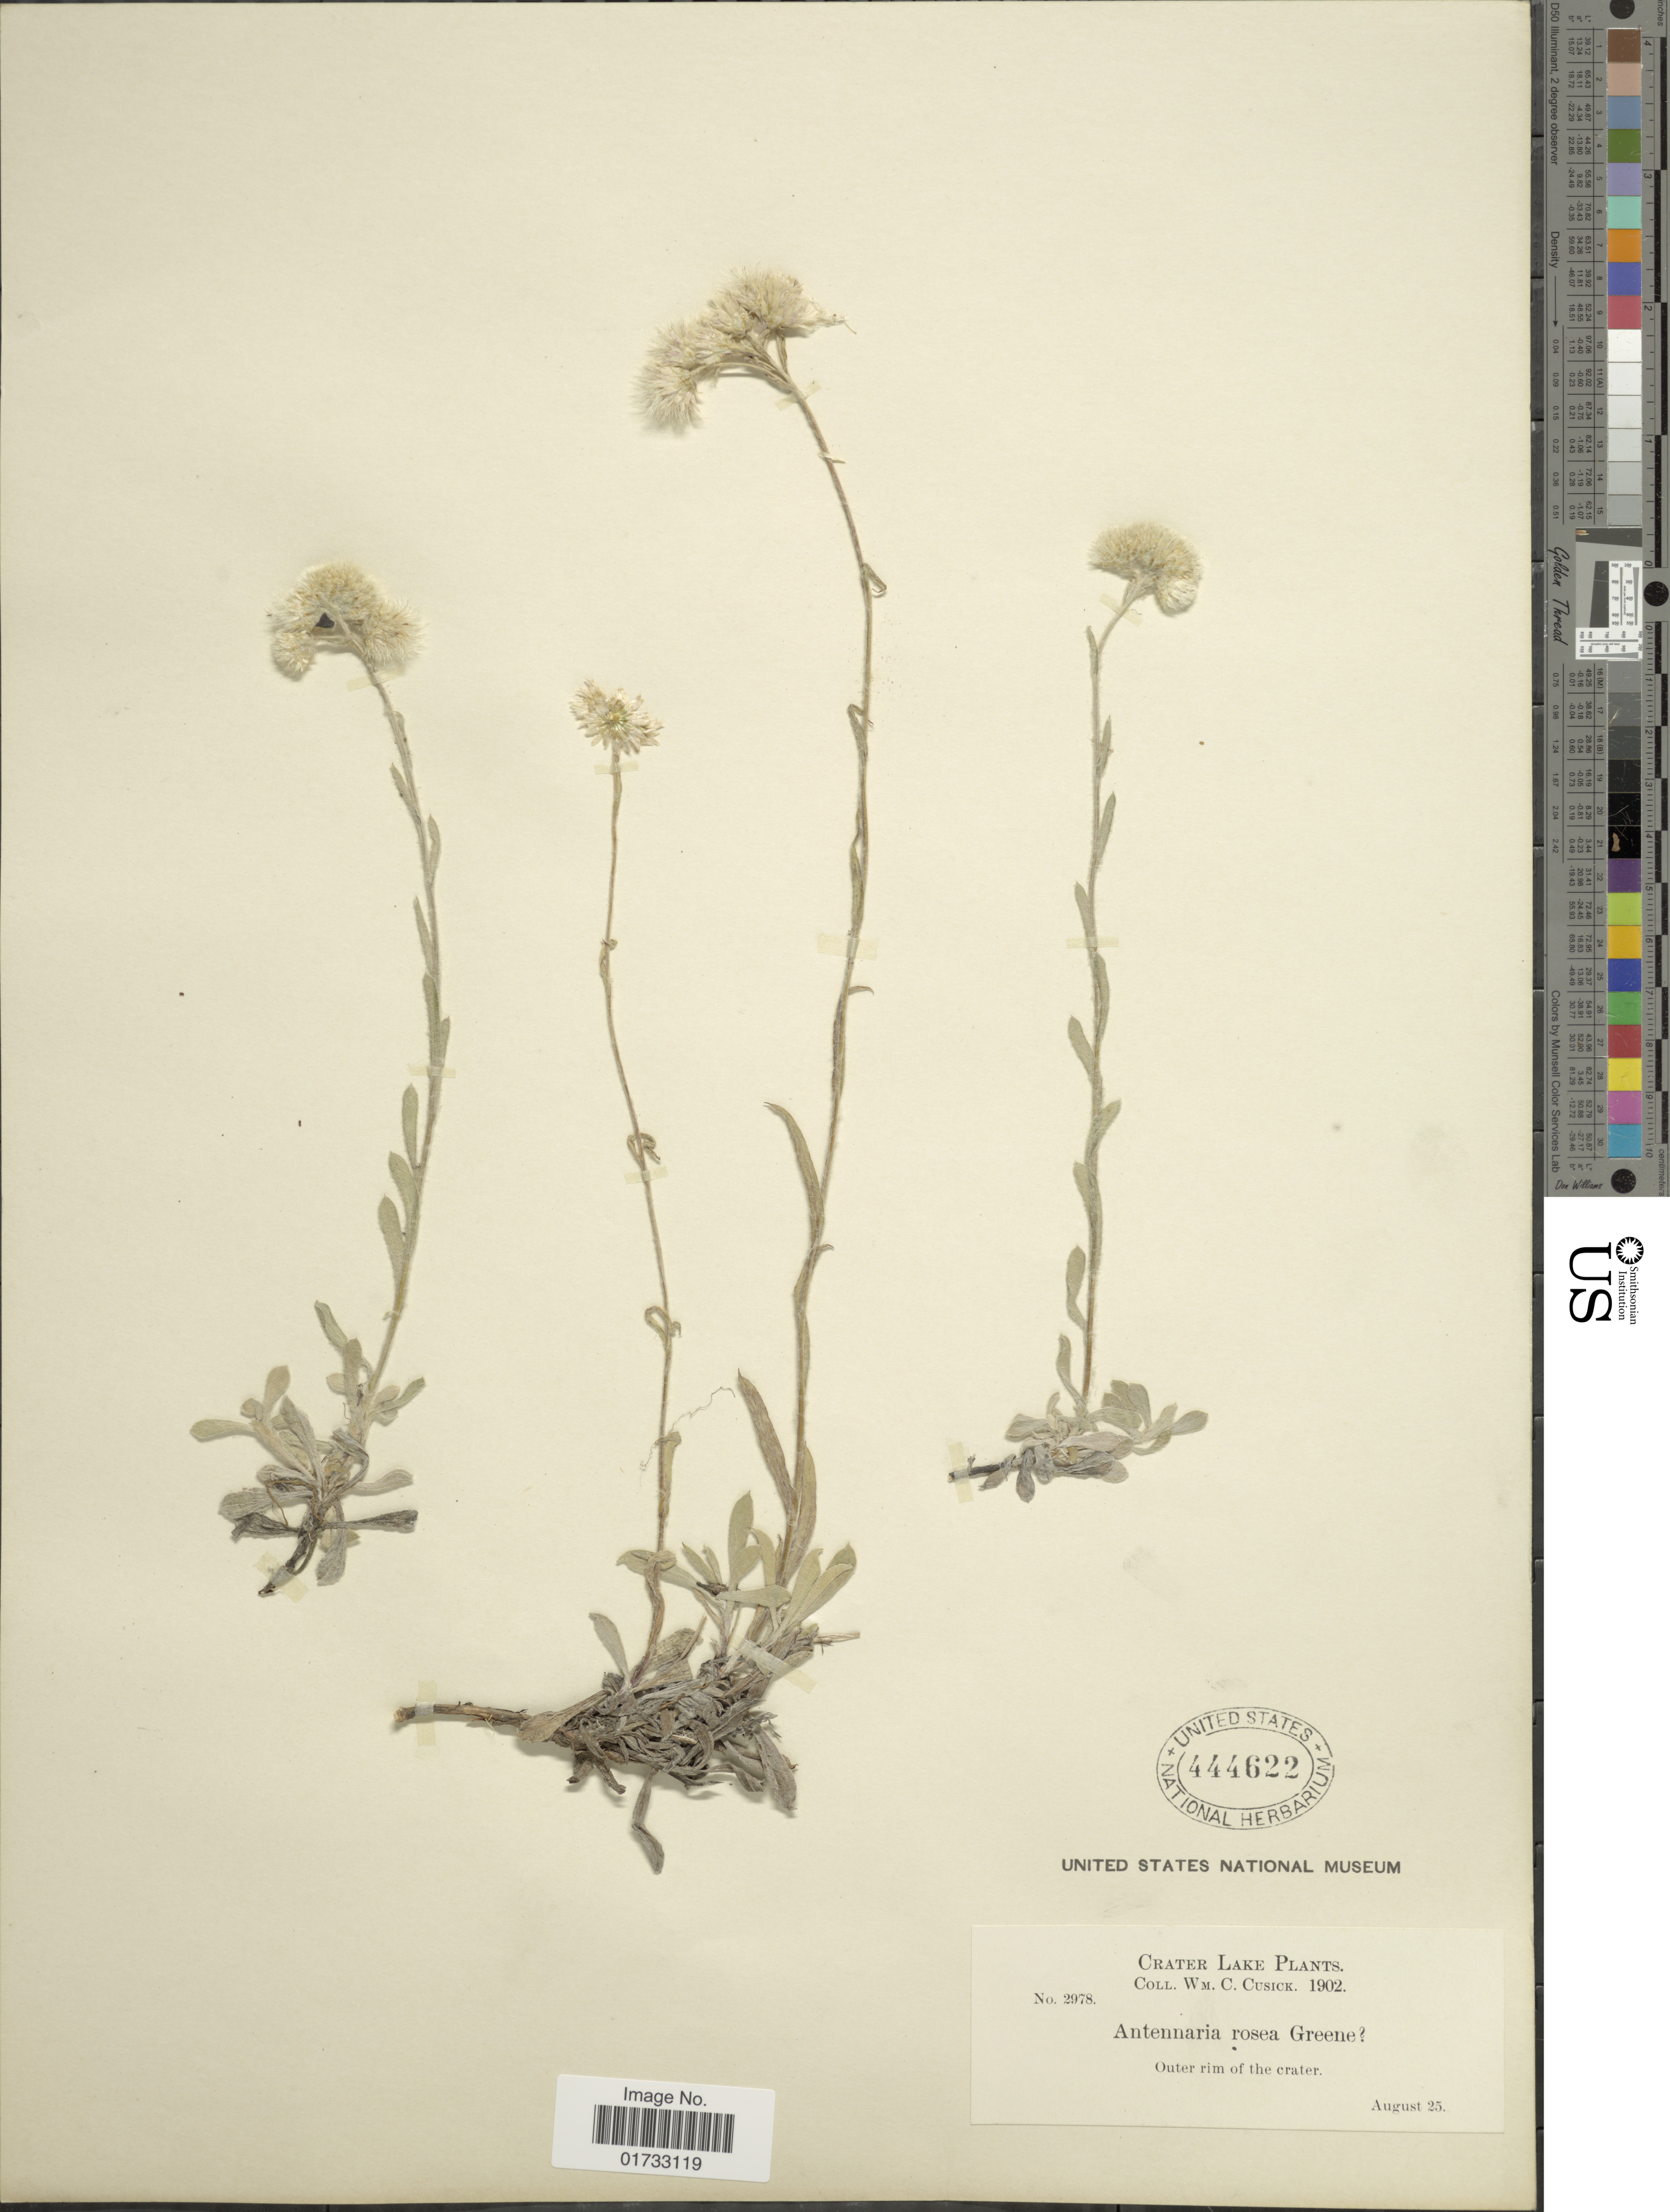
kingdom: Plantae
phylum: Tracheophyta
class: Magnoliopsida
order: Asterales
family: Asteraceae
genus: Antennaria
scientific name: Antennaria rosea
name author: Greene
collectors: W. C. Cusick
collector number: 2978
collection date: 1902-08-25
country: United States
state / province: Oregon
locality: Crater Lake, outher rim of the crater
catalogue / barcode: US 444622